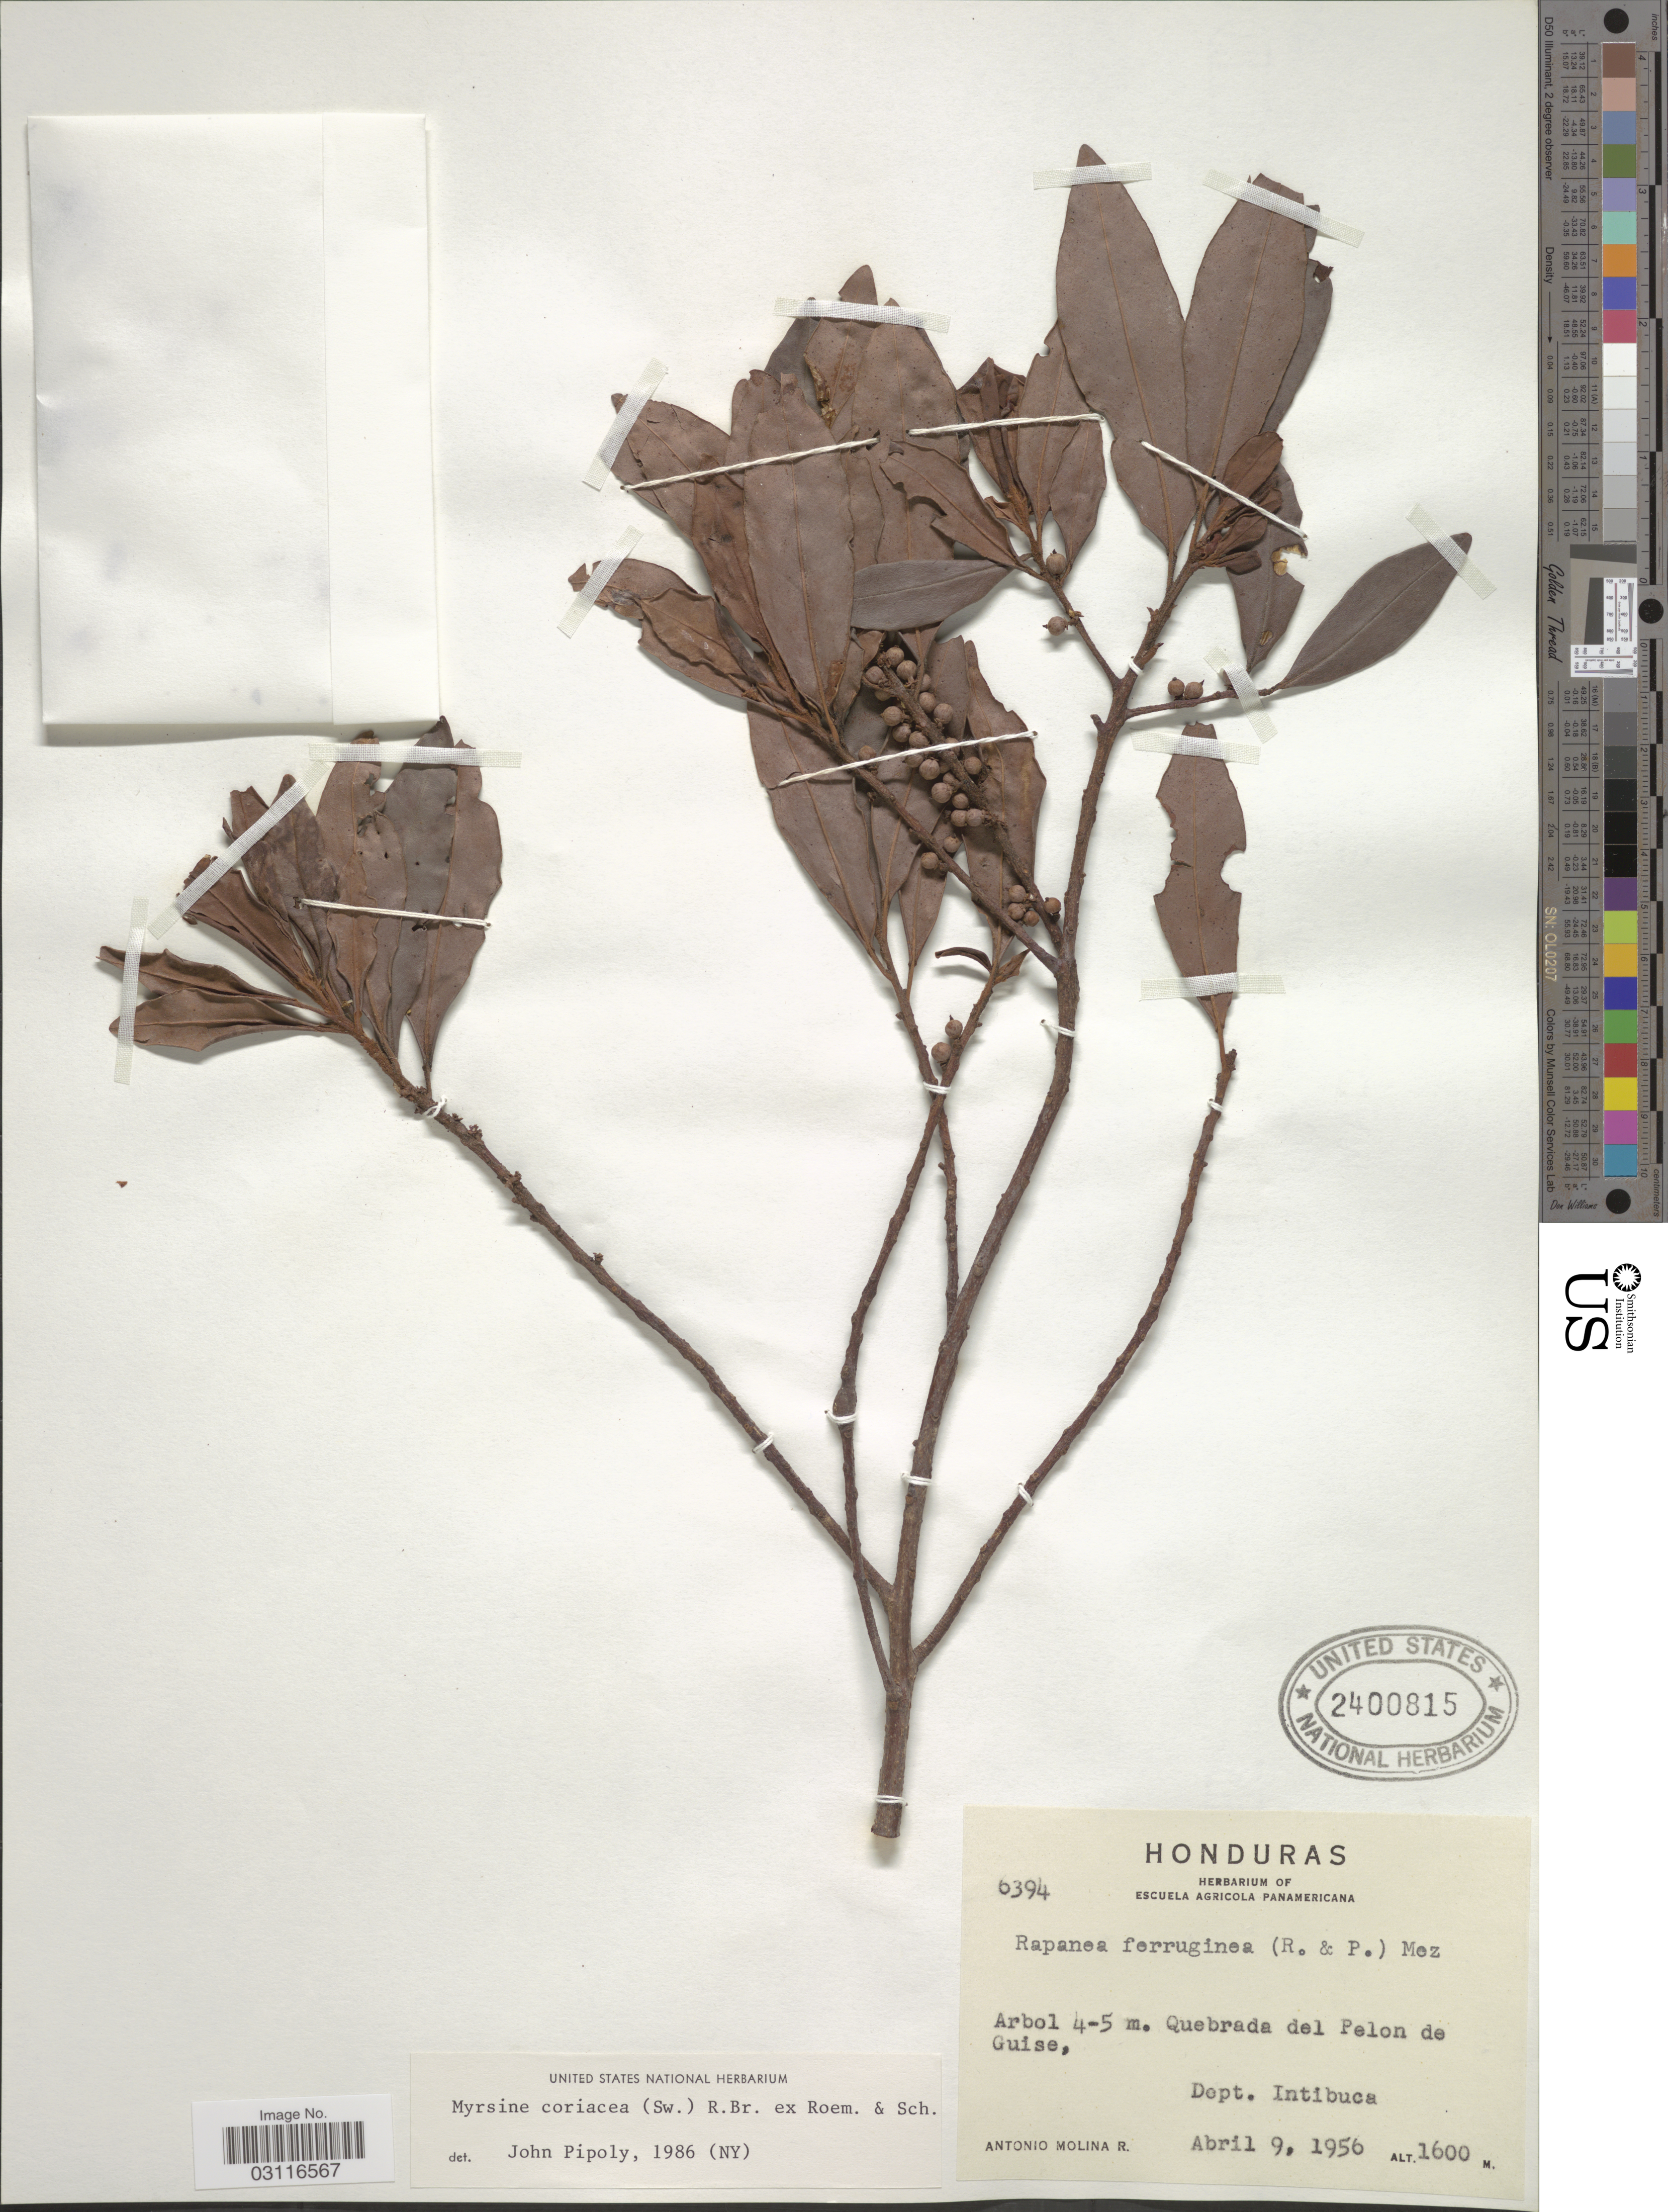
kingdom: Plantae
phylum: Tracheophyta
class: Magnoliopsida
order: Ericales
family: Primulaceae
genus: Myrsine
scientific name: Myrsine coriacea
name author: (Sw.) R. Br. ex Roem. & Schult.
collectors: A. Molina R.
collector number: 6394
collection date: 1956-04-09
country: Honduras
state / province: Intibuca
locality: Quebrada del Pelon de Guise, Dept. Intibuca.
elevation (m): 1600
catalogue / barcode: US 2400815